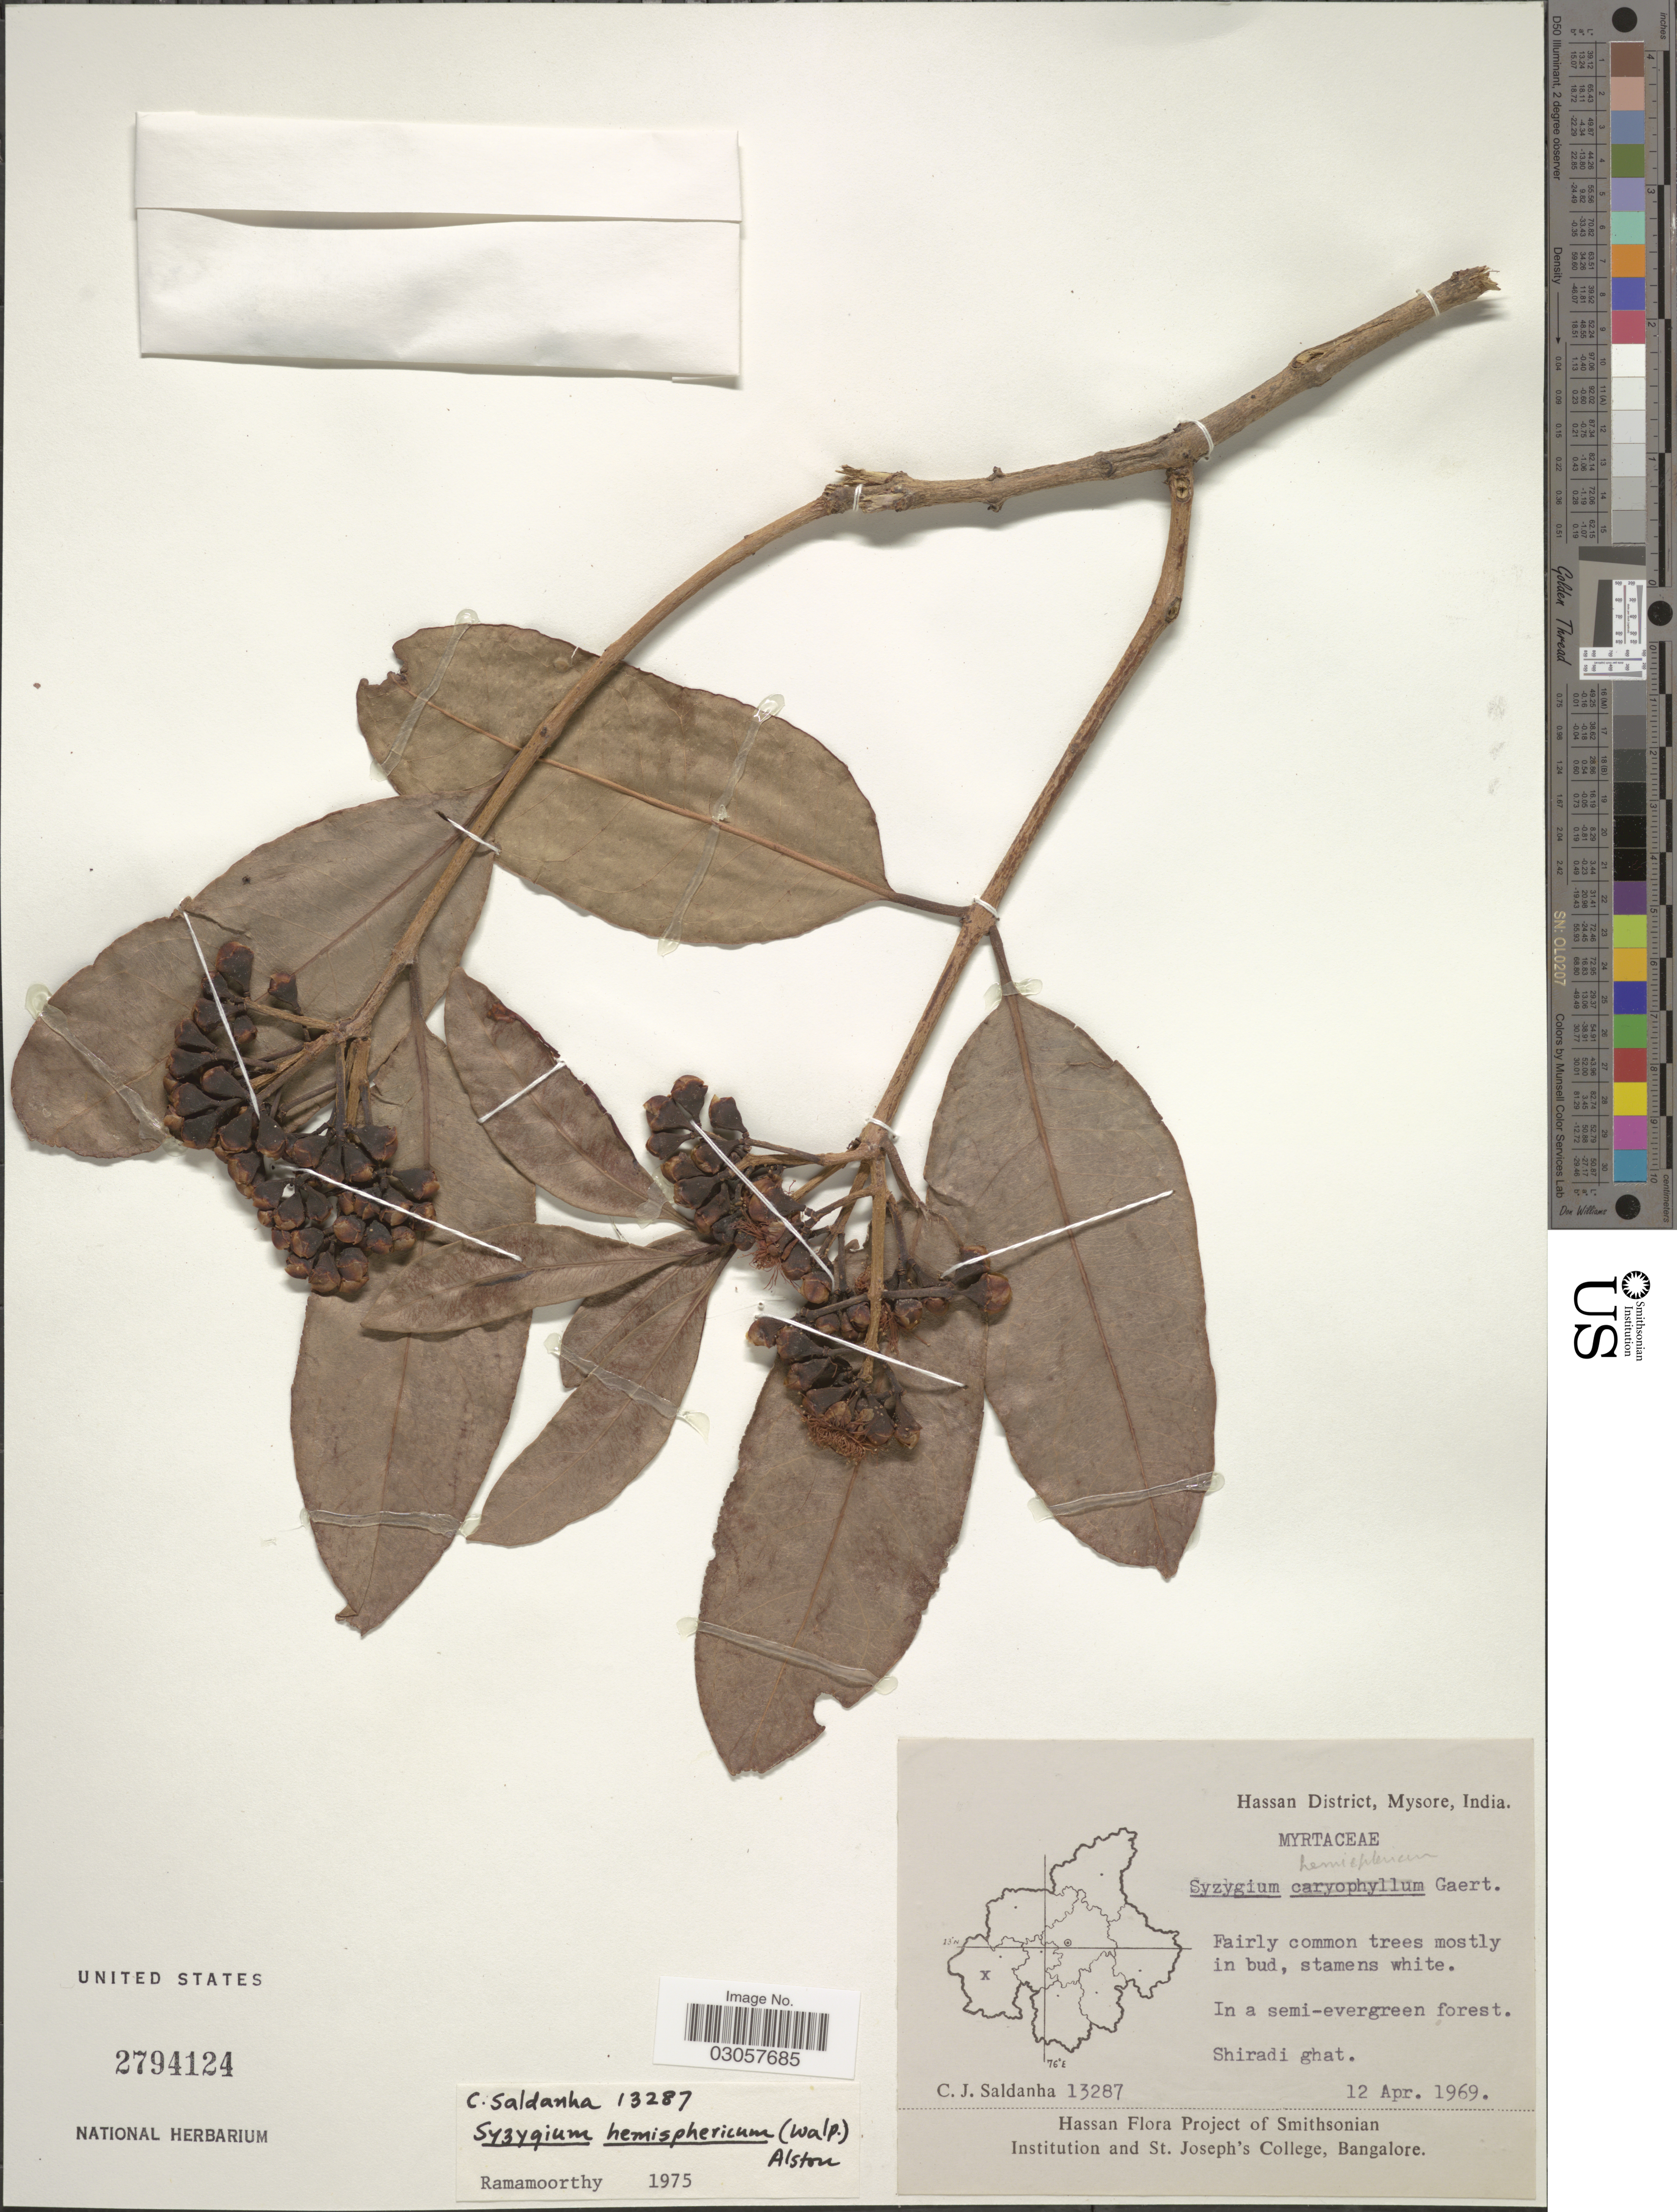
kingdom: Plantae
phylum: Tracheophyta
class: Magnoliopsida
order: Myrtales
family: Myrtaceae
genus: Syzygium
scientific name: Syzygium hemisphericum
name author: (Wight) Alston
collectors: C. Saldanha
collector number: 13287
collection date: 1969-04-12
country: India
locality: Hassan District, Mysore. Shiradi ghat.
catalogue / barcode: US 2794124